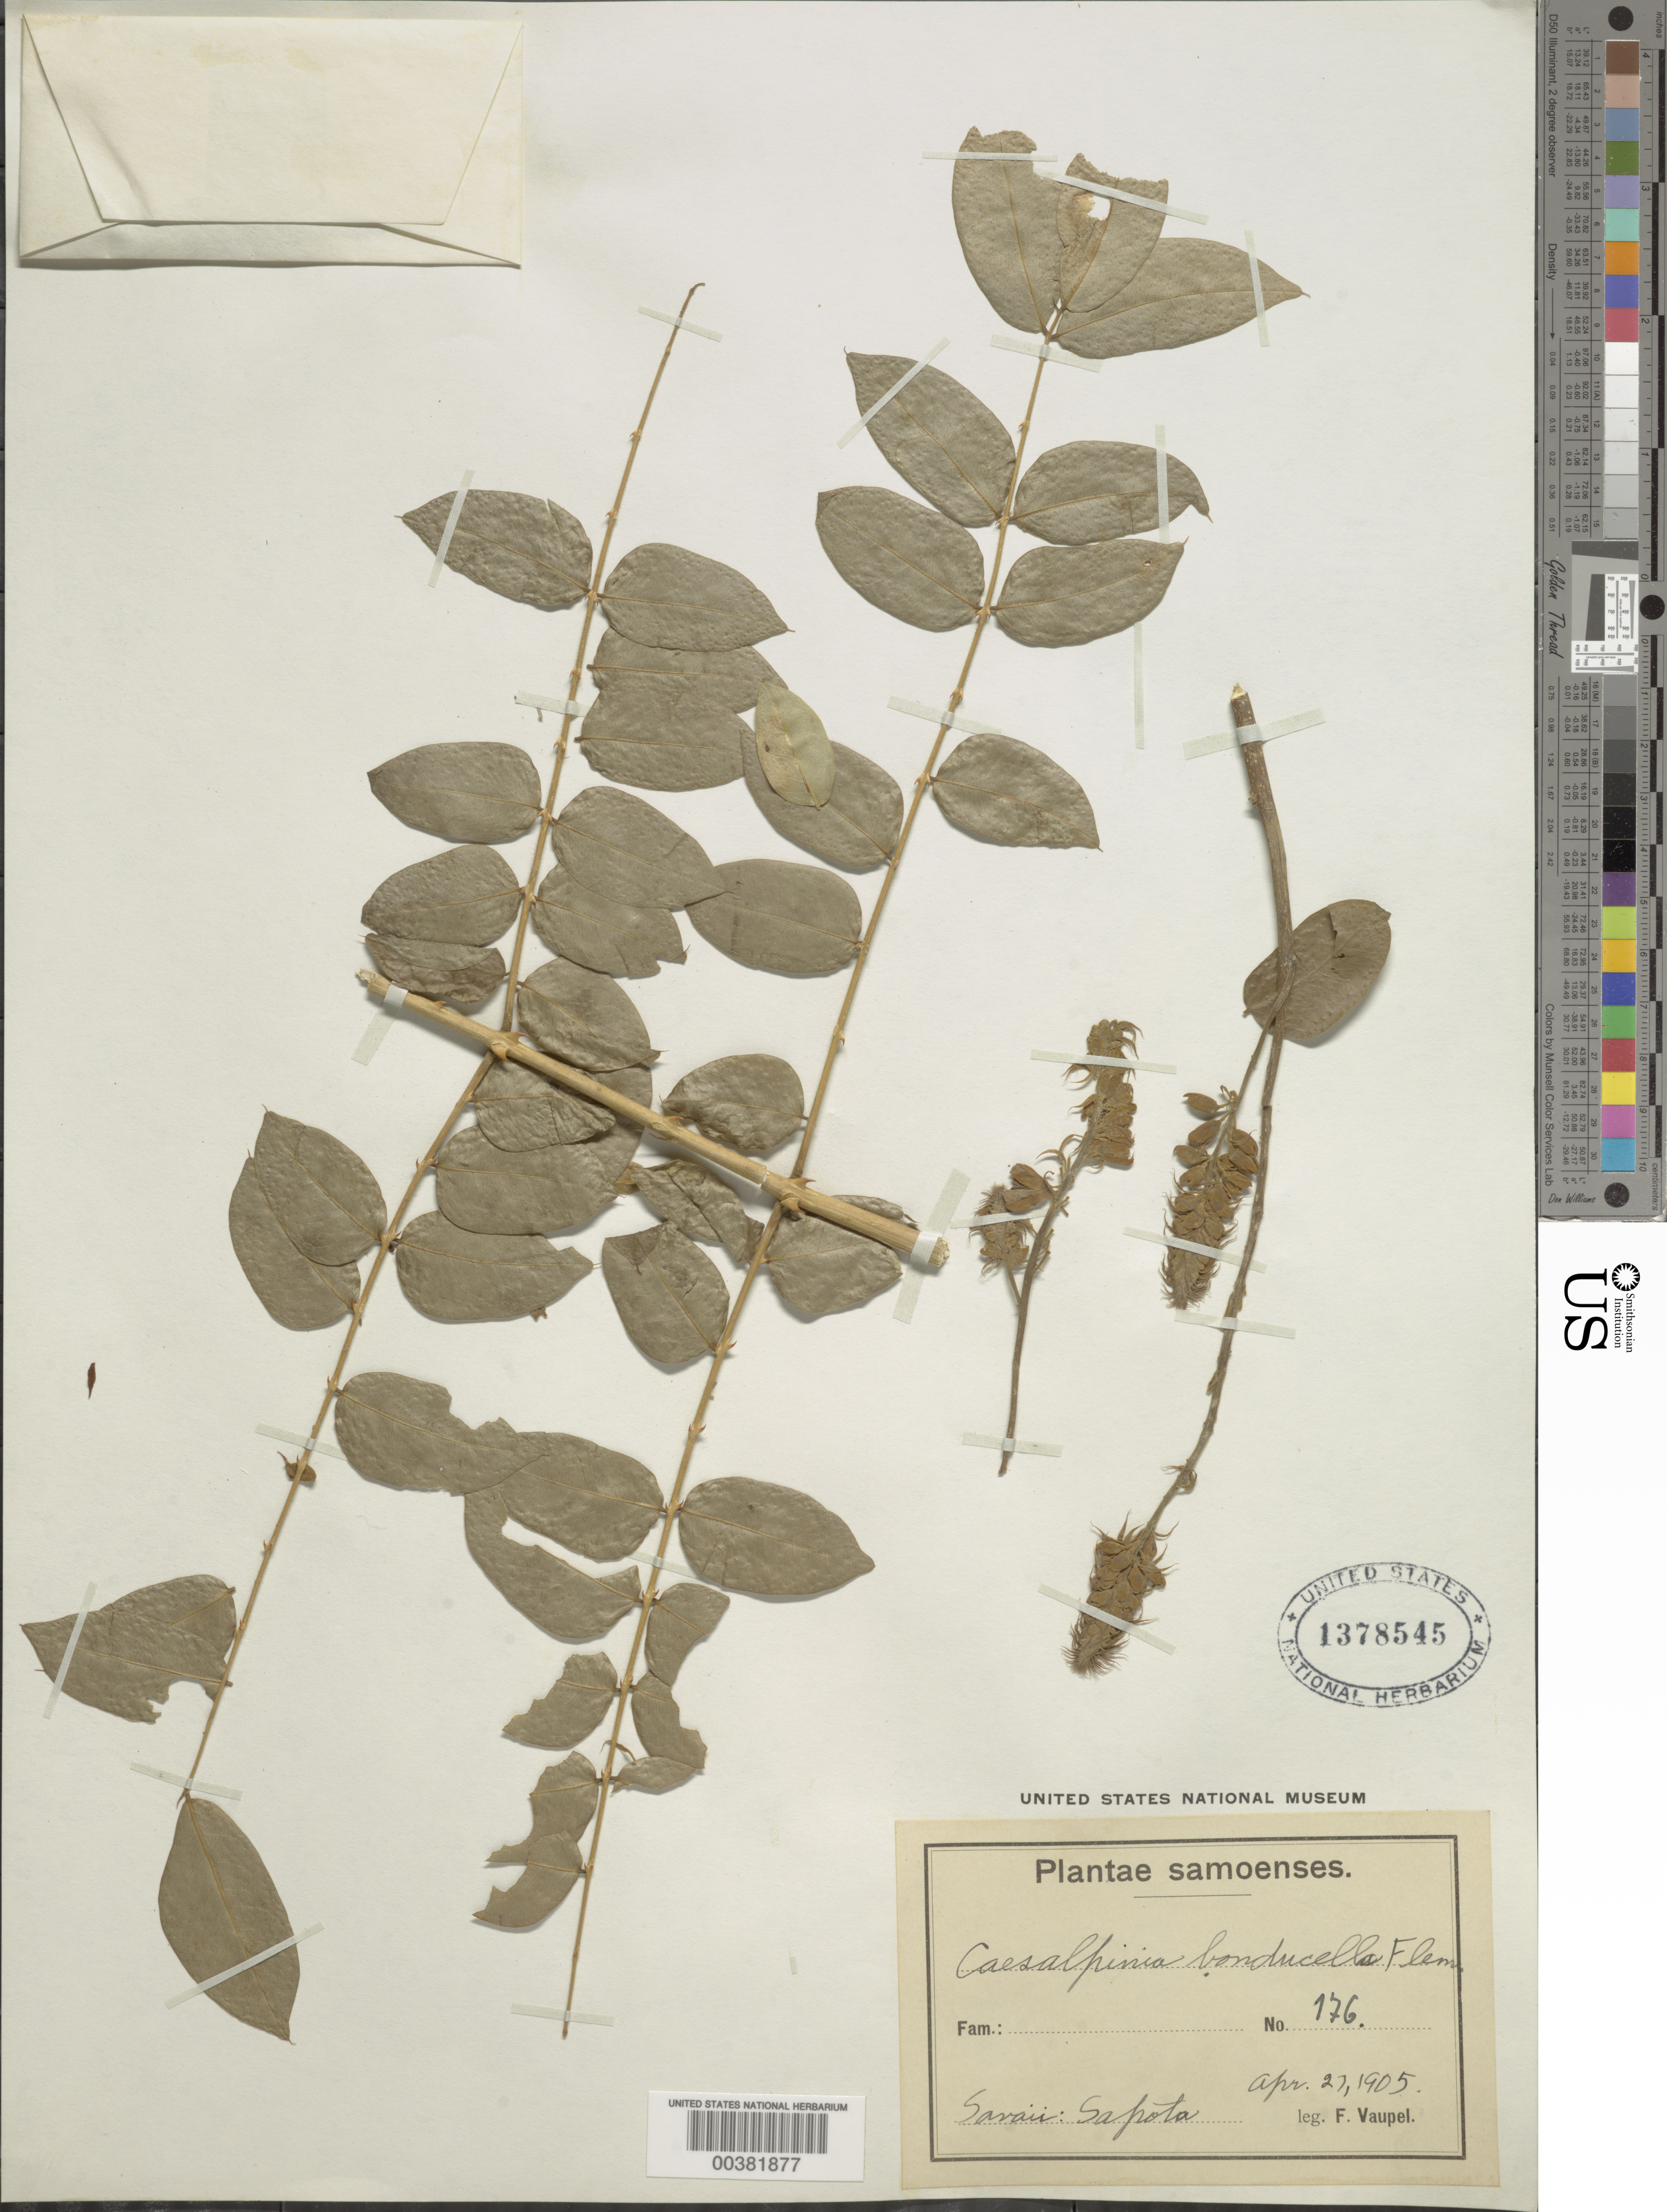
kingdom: Plantae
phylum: Tracheophyta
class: Magnoliopsida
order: Fabales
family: Fabaceae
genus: Guilandina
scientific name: Guilandina bonduc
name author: L.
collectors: F. Vaupel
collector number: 176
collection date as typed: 27 Apr 1905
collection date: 1905-04-27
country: Samoa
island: Savai'i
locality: Sapota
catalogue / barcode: US 1378545